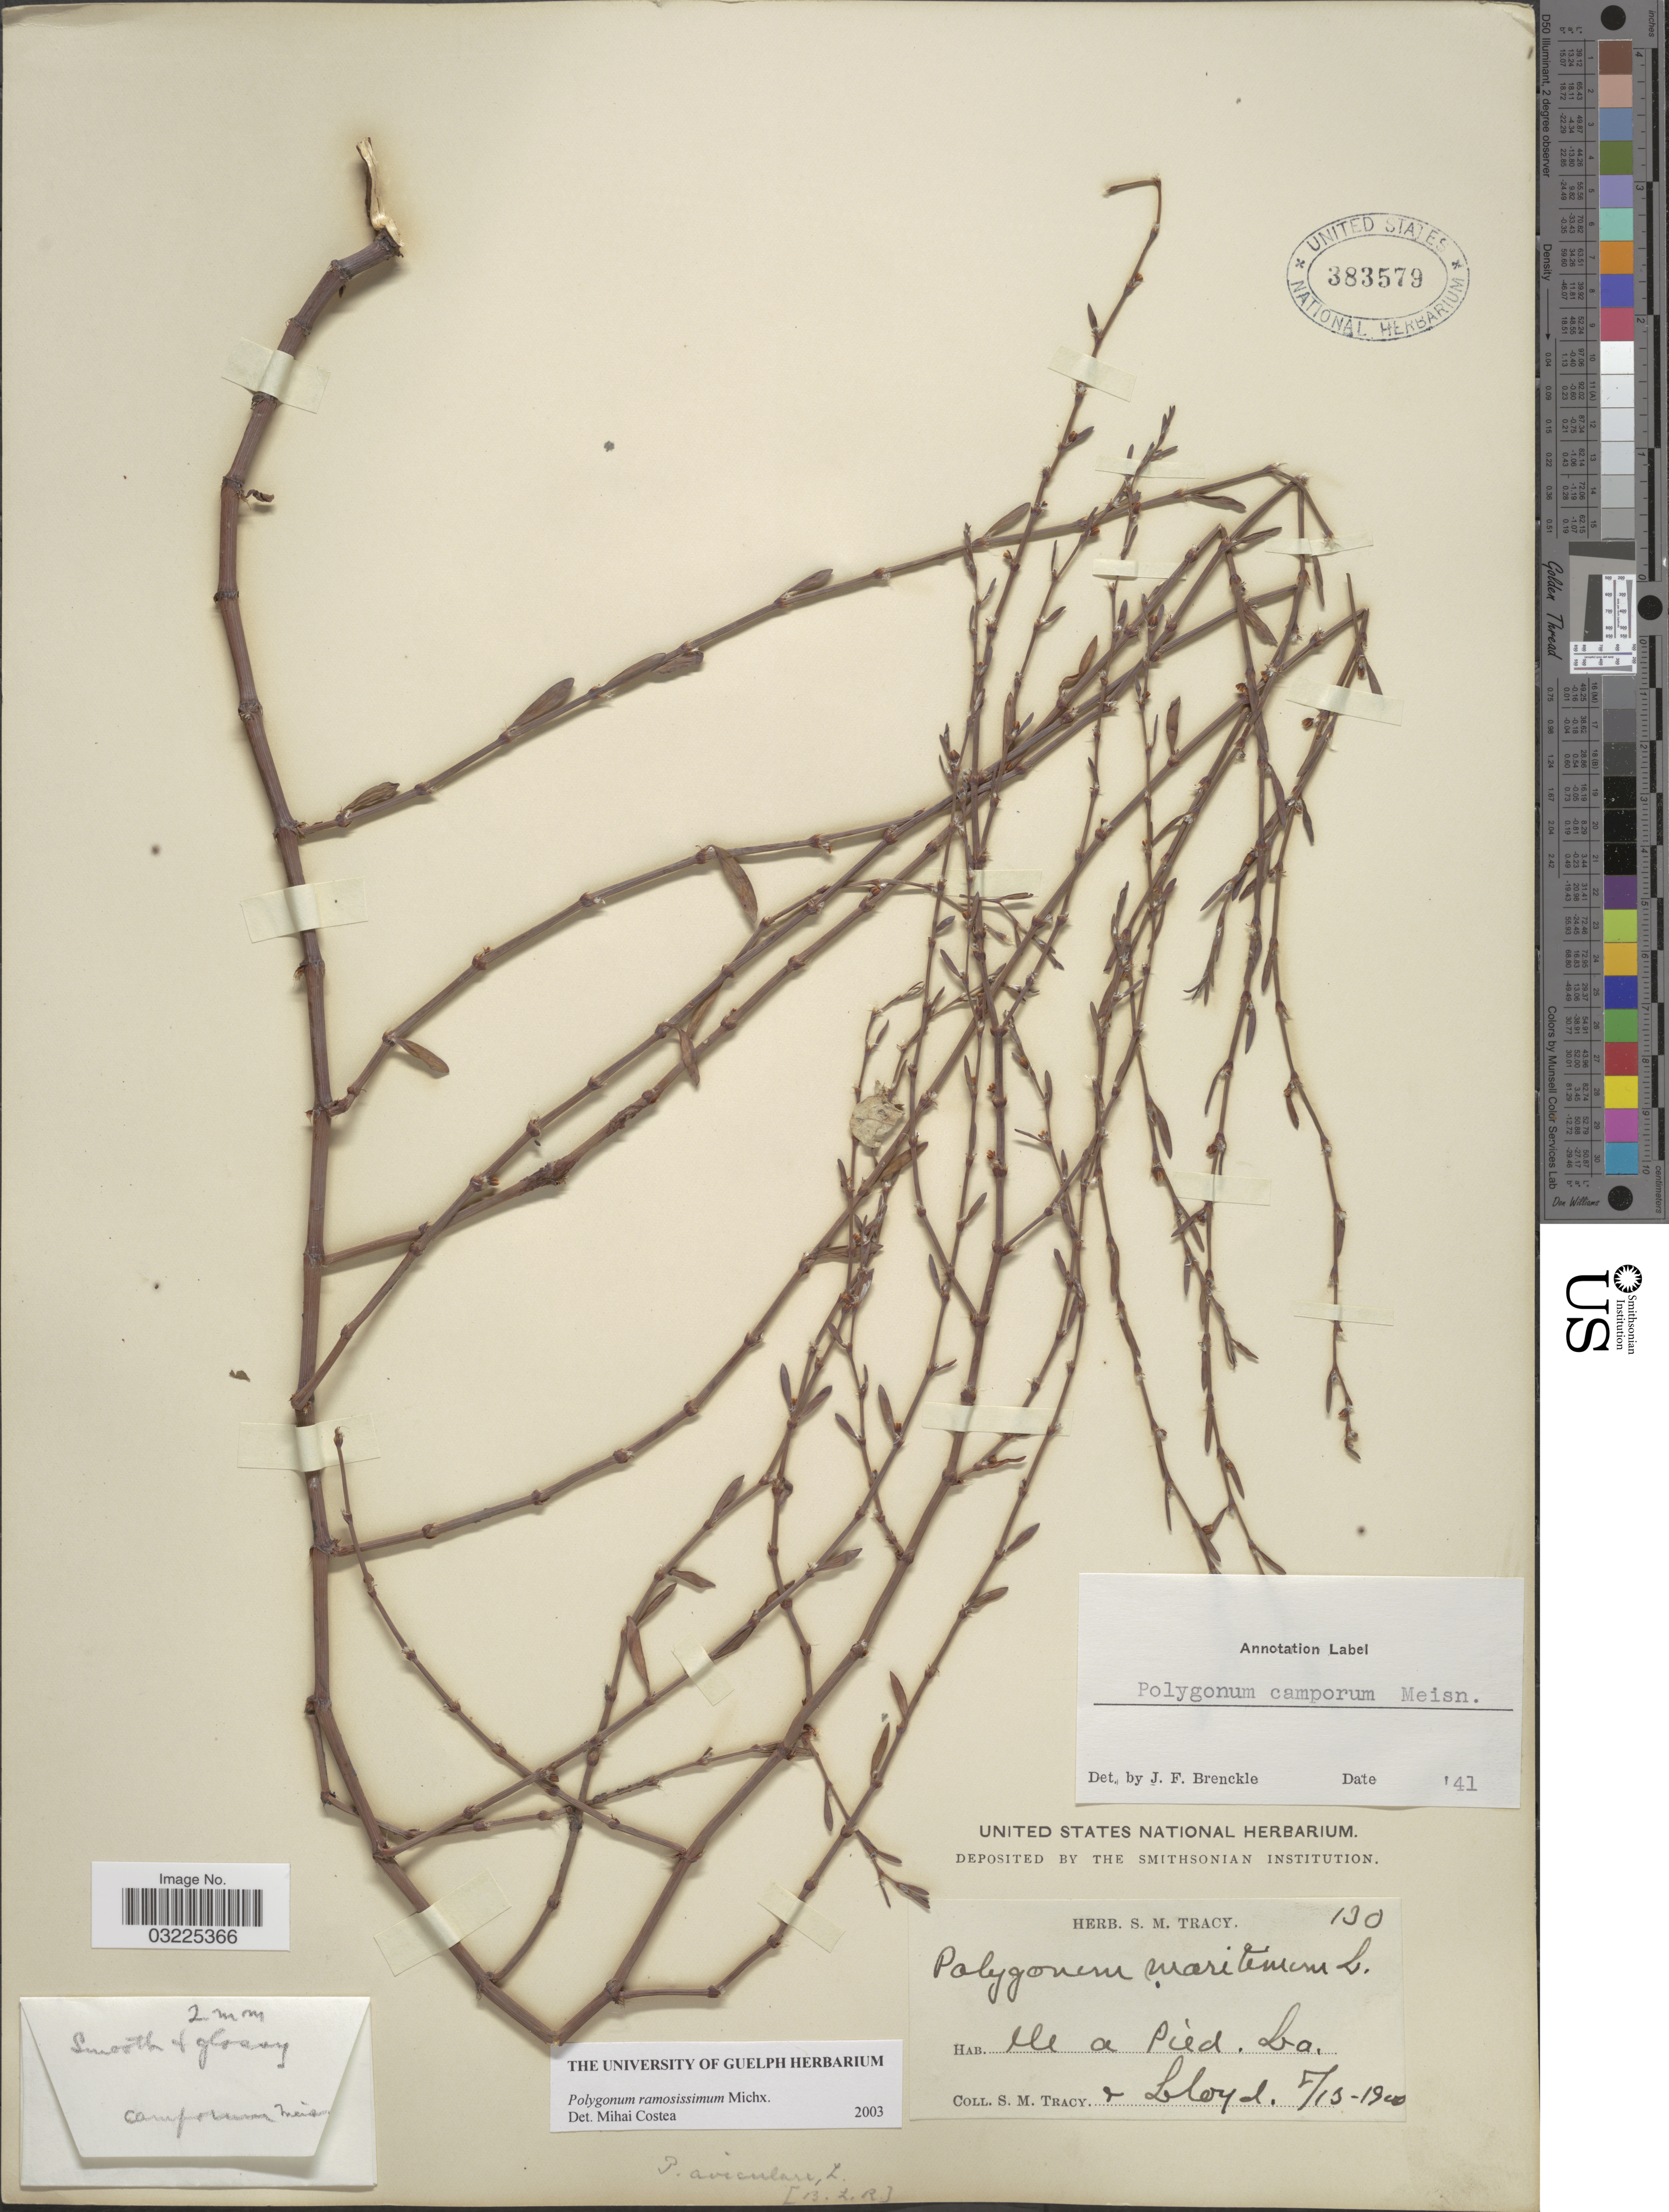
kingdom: Plantae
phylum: Tracheophyta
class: Magnoliopsida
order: Caryophyllales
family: Polygonaceae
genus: Polygonum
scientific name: Polygonum ramosissimum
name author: Michx.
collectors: S. M. Tracy & -- Lloyd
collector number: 130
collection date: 1900-08-13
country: United States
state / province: Louisiana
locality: Ile a Pied. La.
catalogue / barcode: US 383579